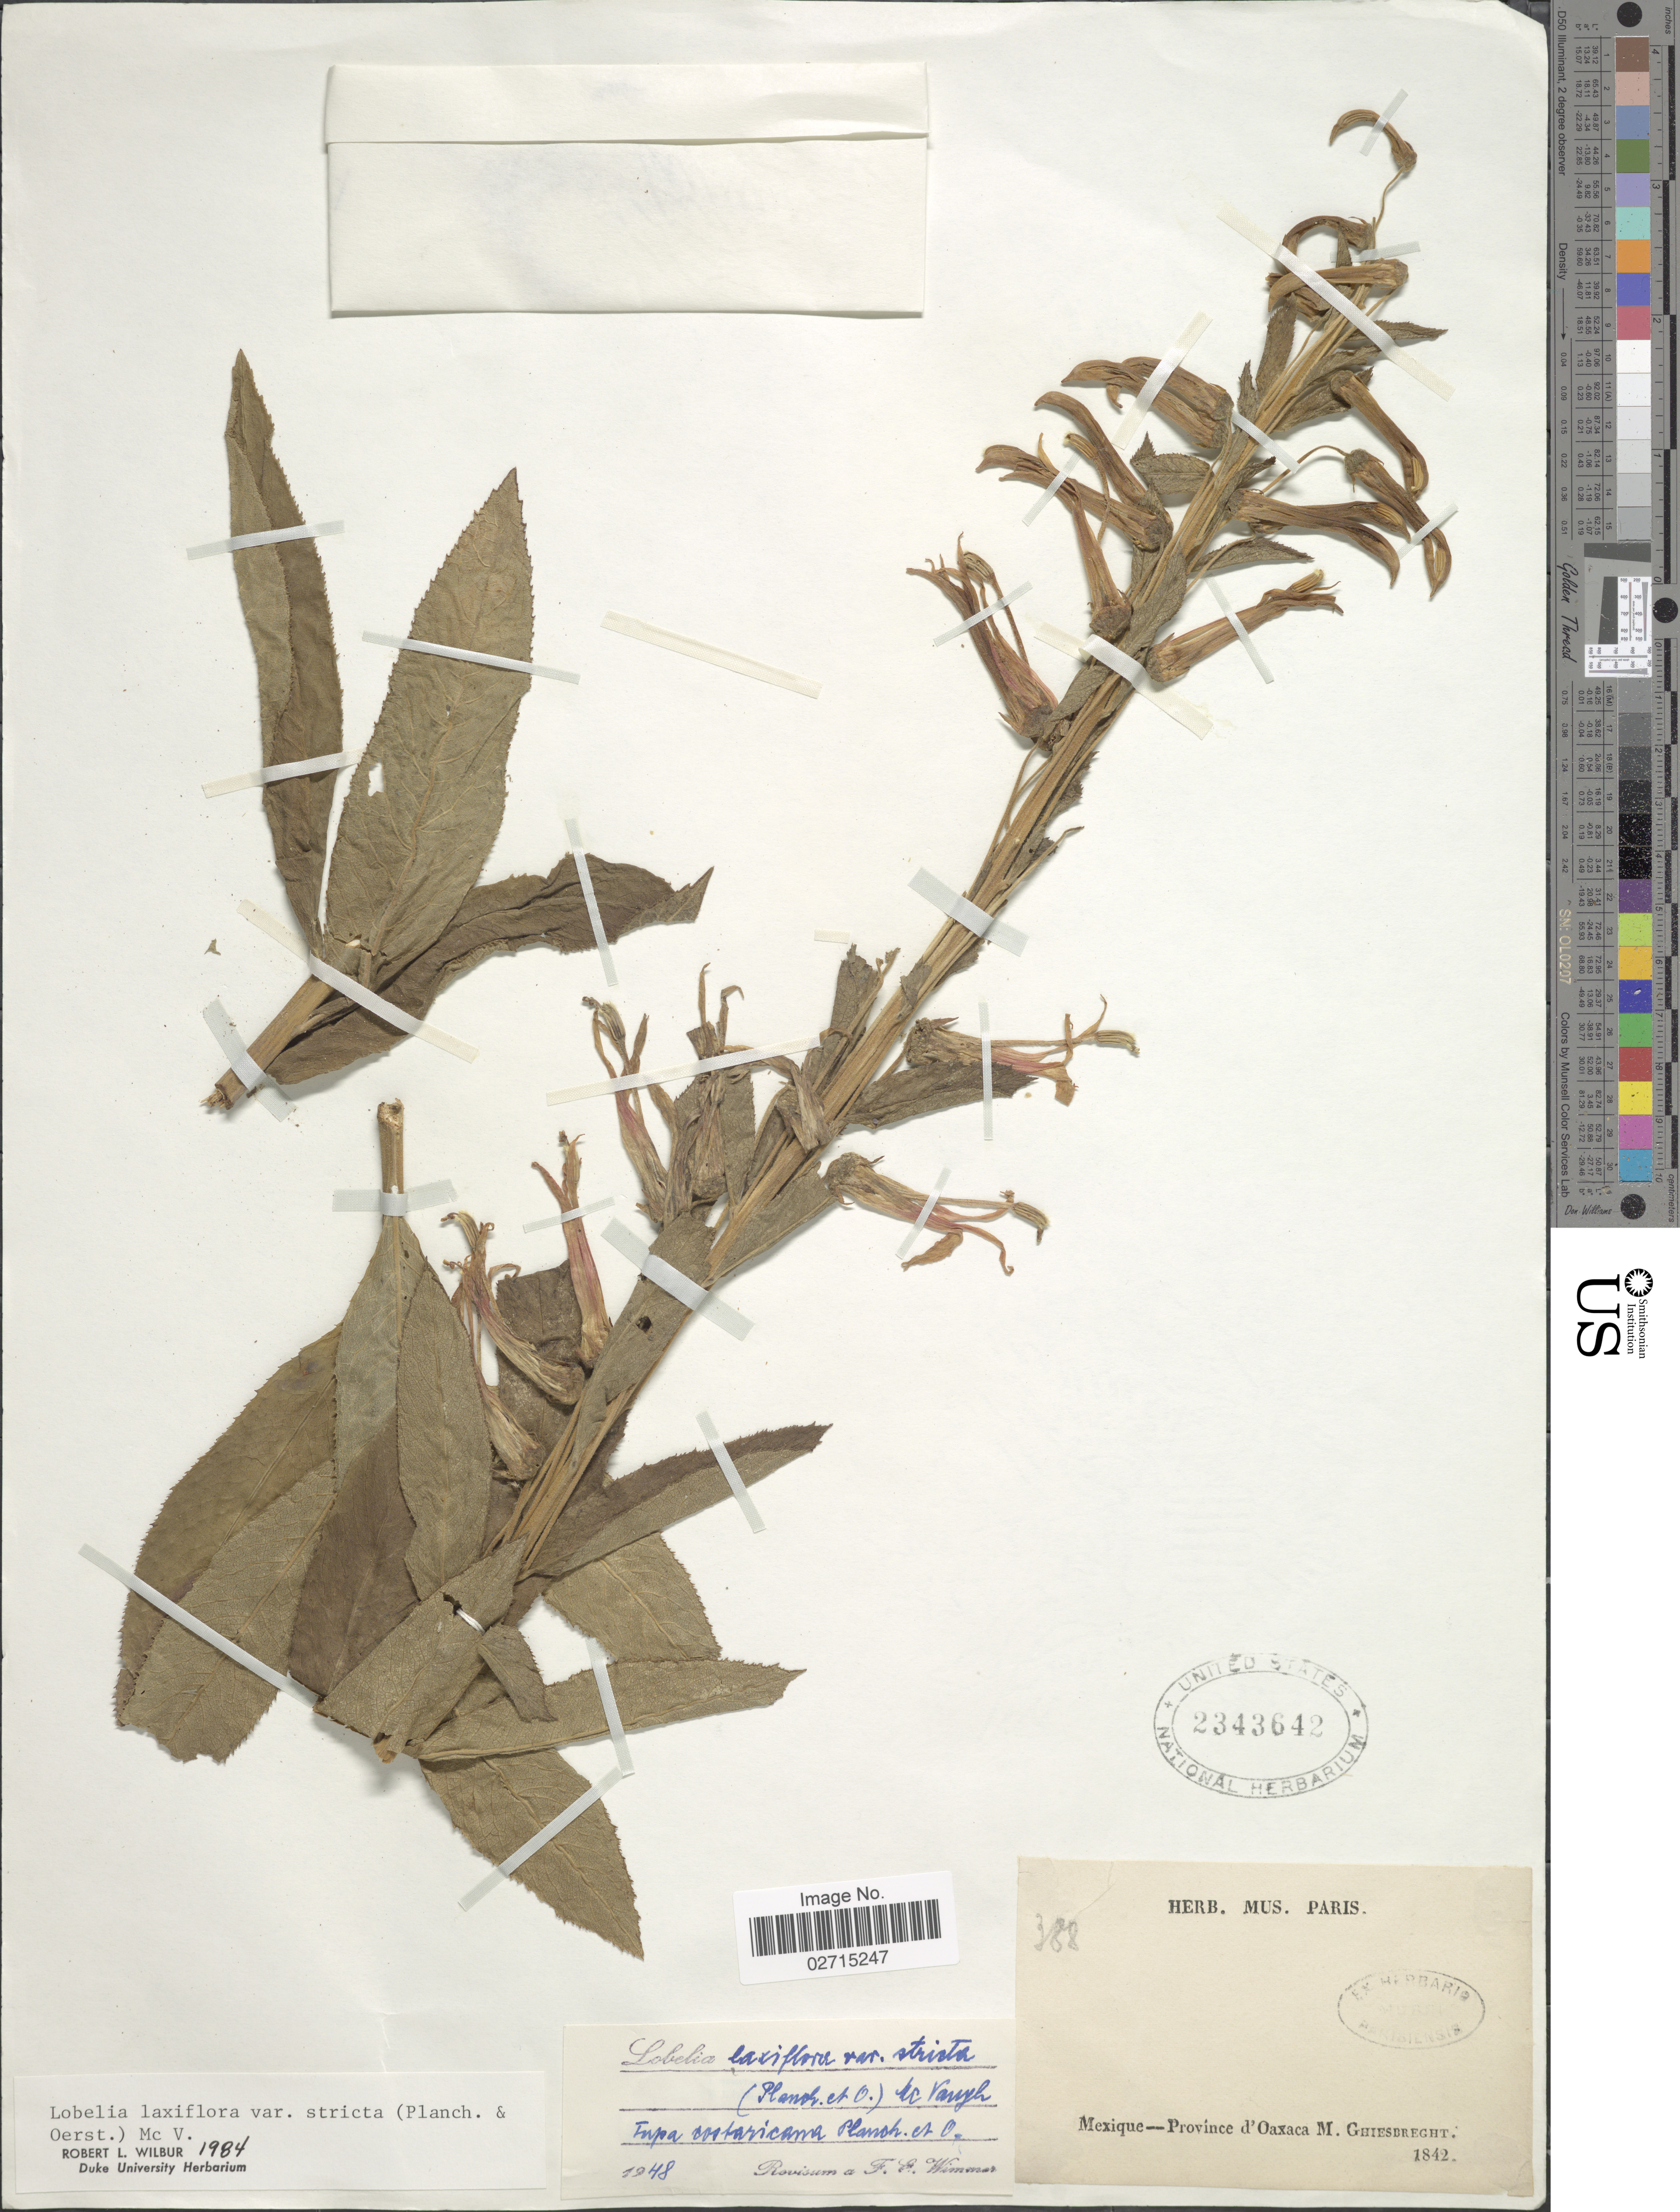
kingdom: Plantae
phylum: Tracheophyta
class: Magnoliopsida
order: Asterales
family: Campanulaceae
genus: Lobelia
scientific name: Lobelia laxiflora var. stricta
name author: (Planch. & Oerst.) McVaugh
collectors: M. Ghiesbreght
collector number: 388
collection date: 1842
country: Mexico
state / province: Oaxaca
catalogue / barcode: US 2343642